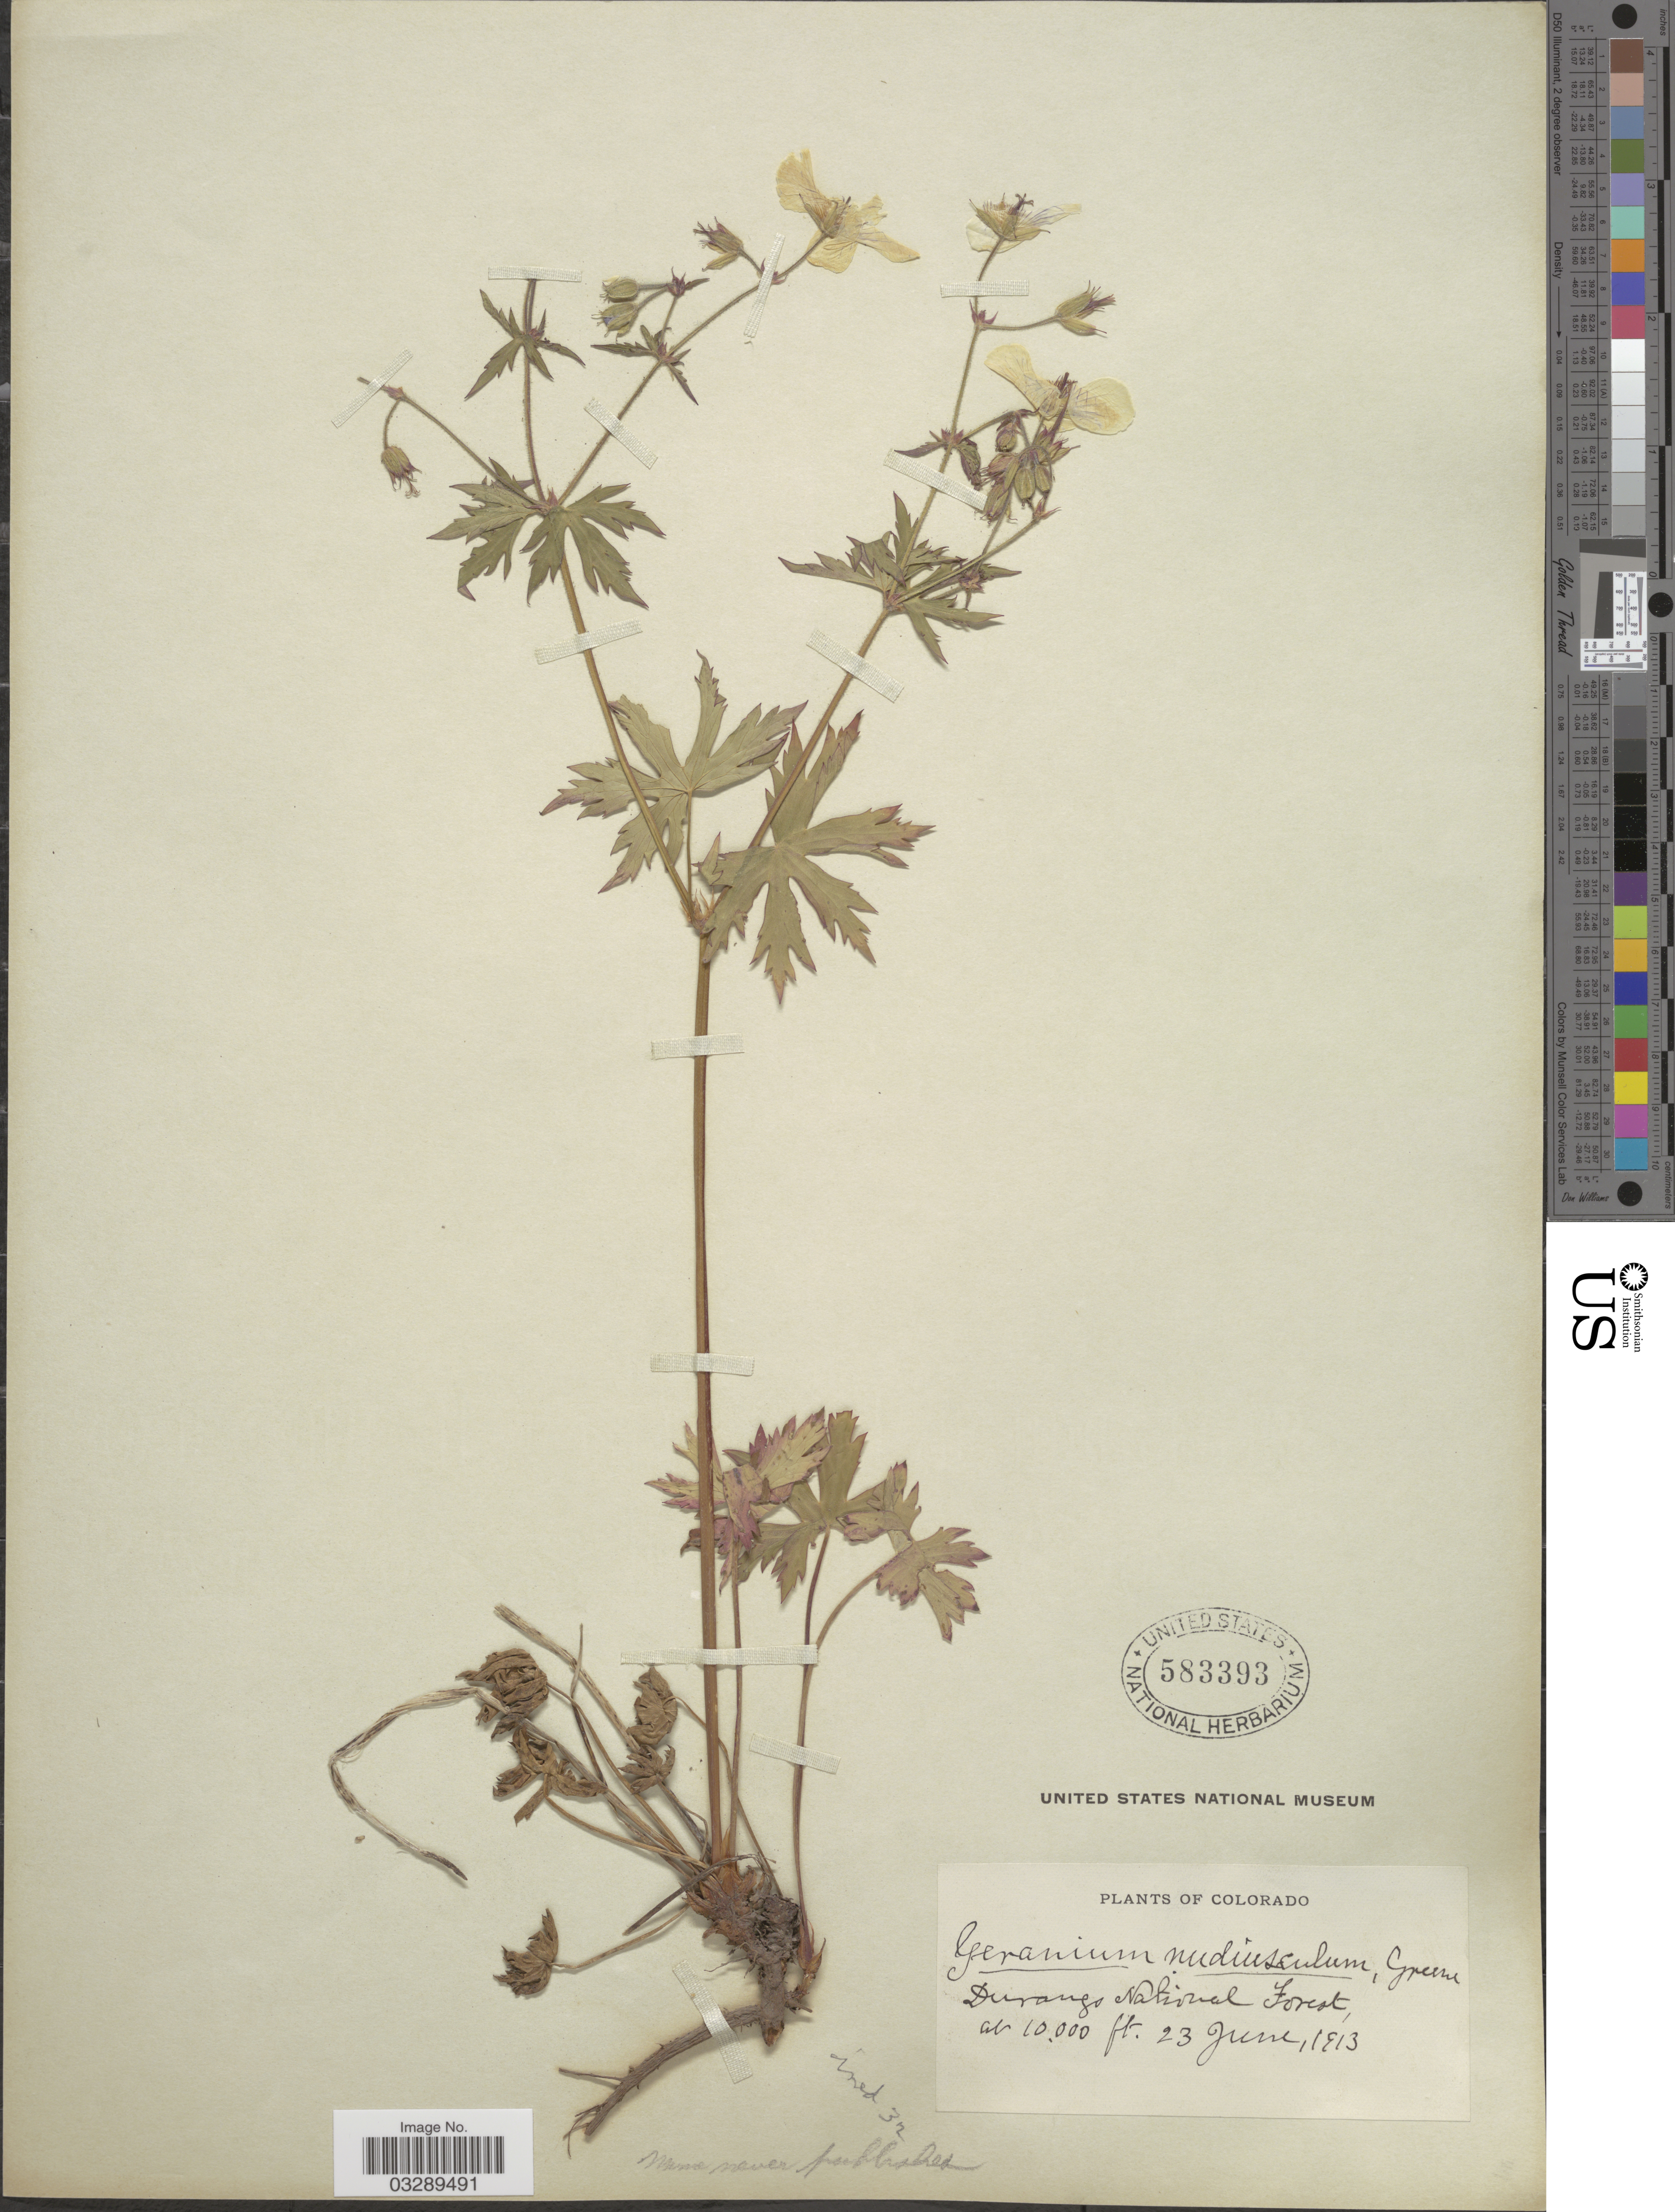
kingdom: Plantae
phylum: Tracheophyta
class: Magnoliopsida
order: Geraniales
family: Geraniaceae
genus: Geranium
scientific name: Geranium sp.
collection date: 1913-06-23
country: United States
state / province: Colorado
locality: Durango National Forest.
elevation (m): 3048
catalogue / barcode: US 583393